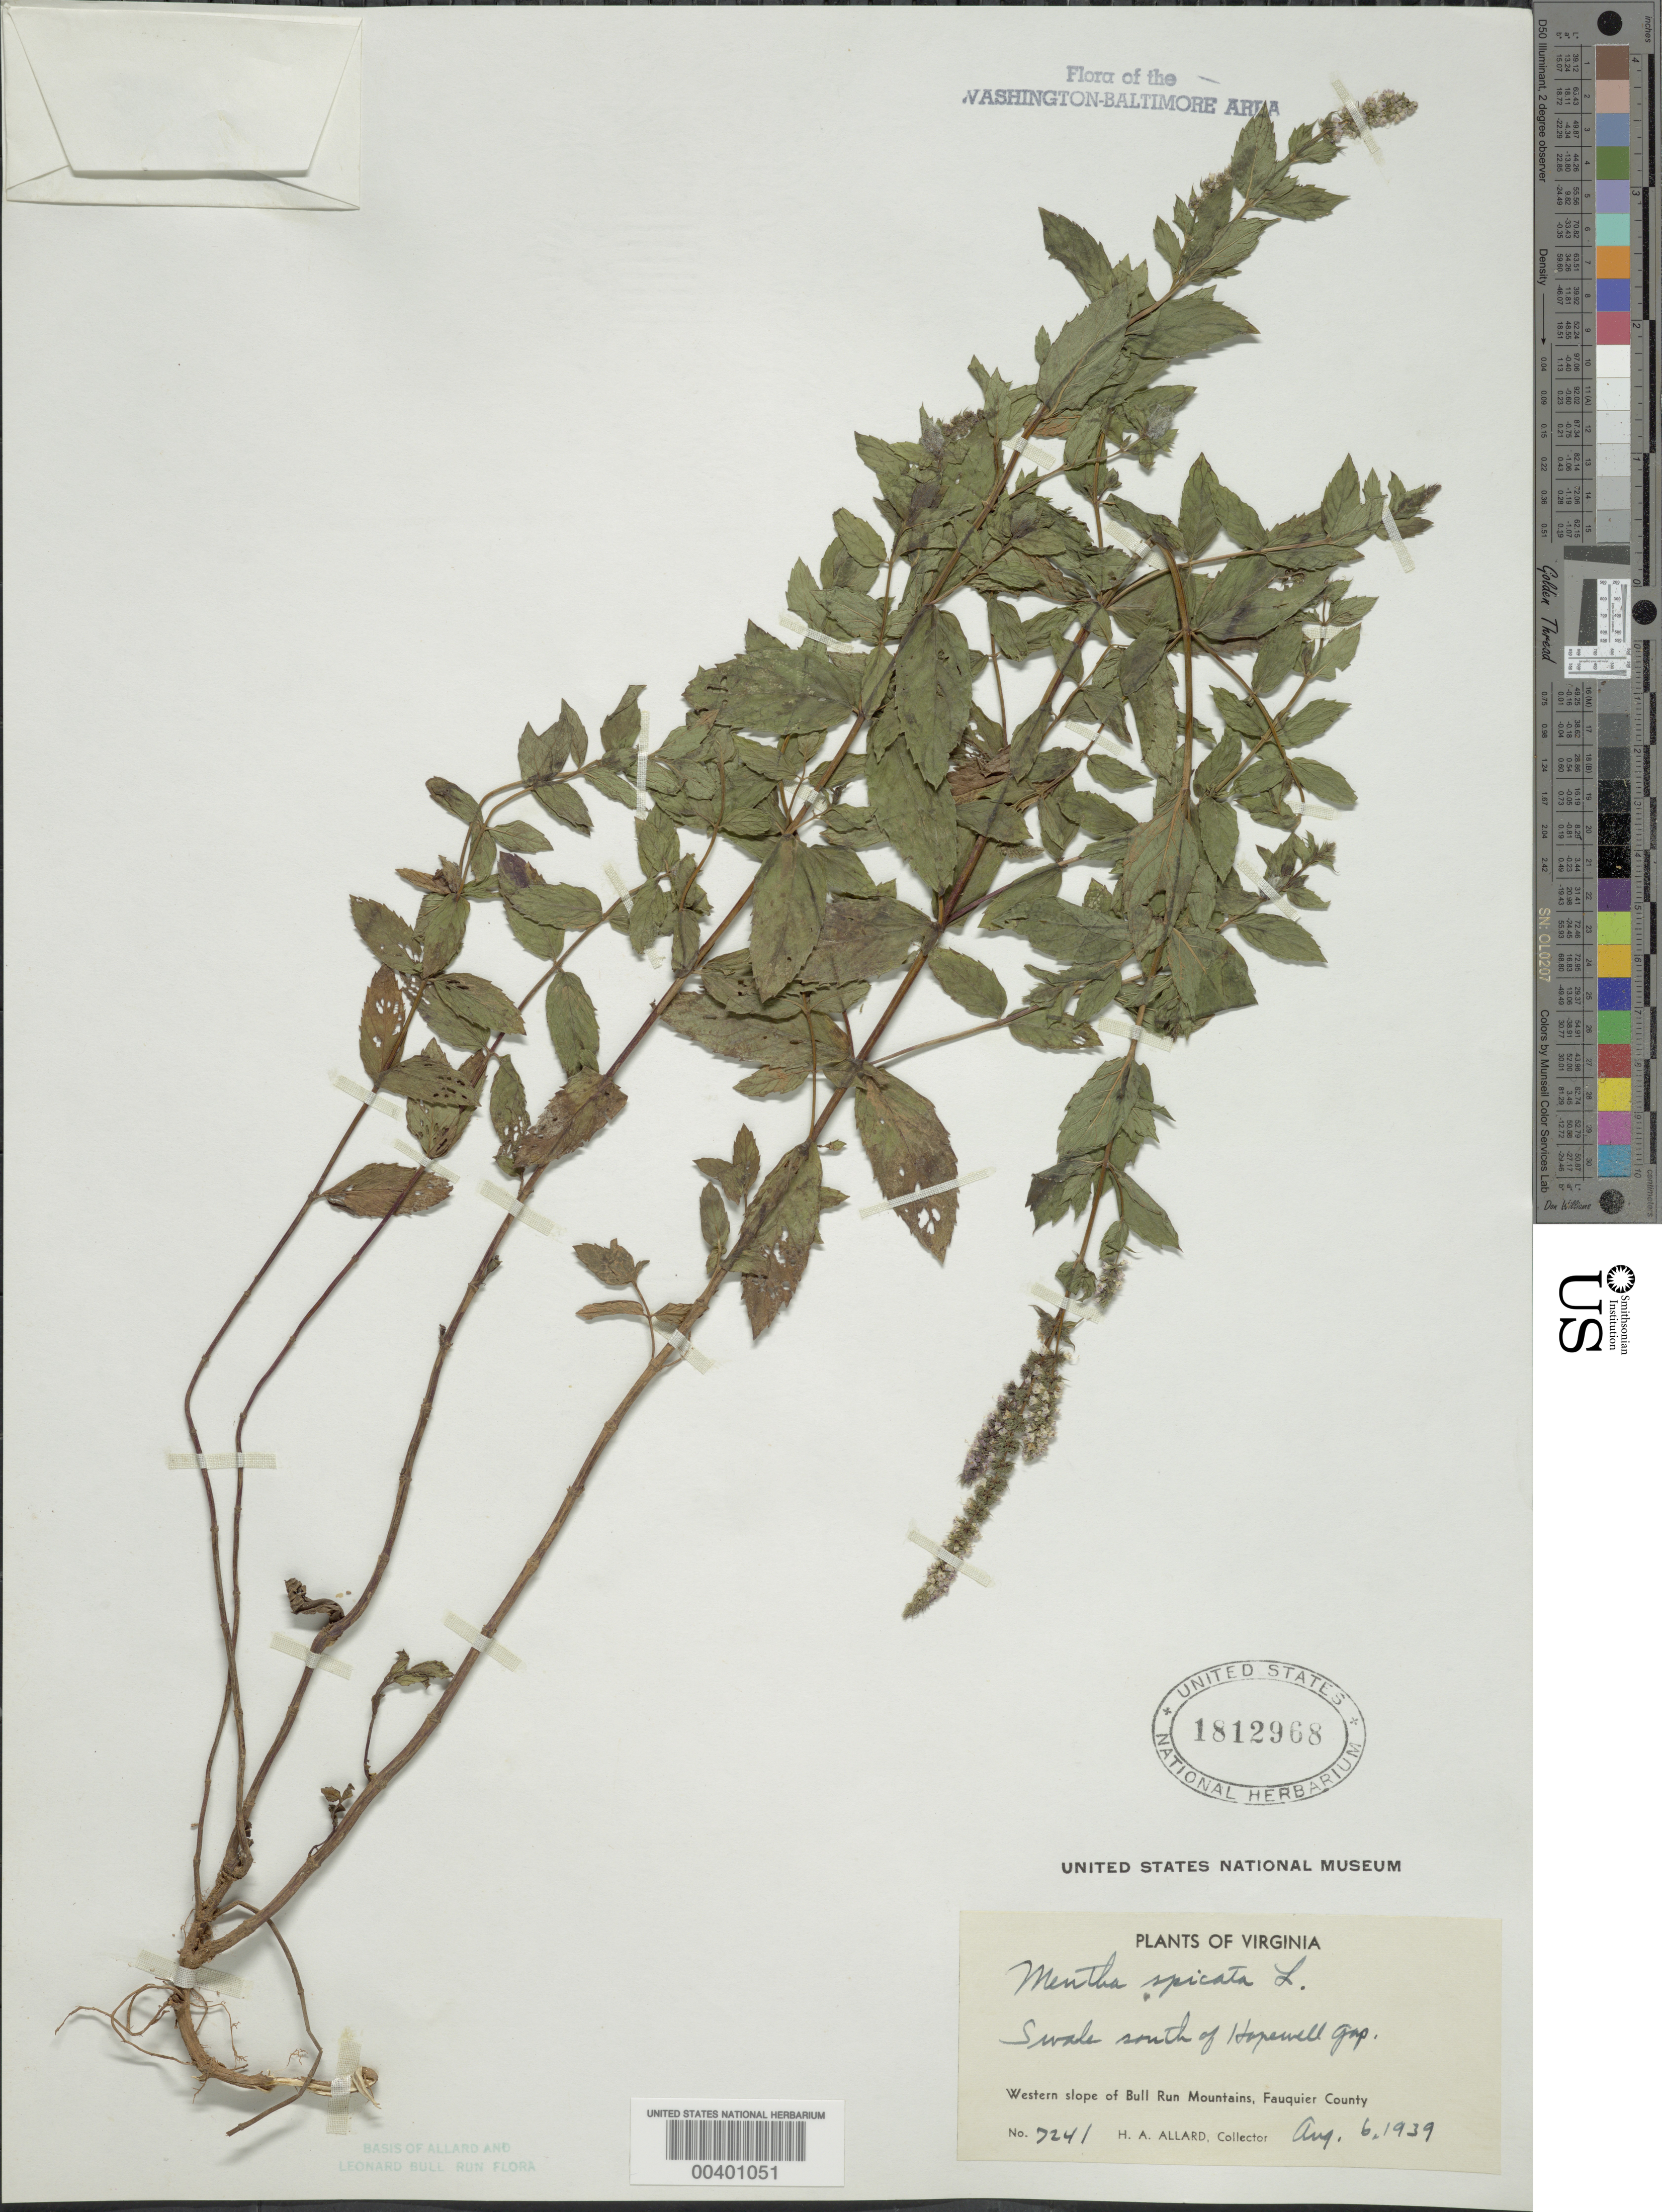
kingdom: Plantae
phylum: Tracheophyta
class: Magnoliopsida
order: Lamiales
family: Lamiaceae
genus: Mentha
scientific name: Mentha spicata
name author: L.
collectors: H. A. Allard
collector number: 7241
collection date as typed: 06 Aug 1939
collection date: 1939-08-06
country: United States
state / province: Virginia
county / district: Fauquier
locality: South of Hopewell Gap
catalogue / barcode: US 1812968